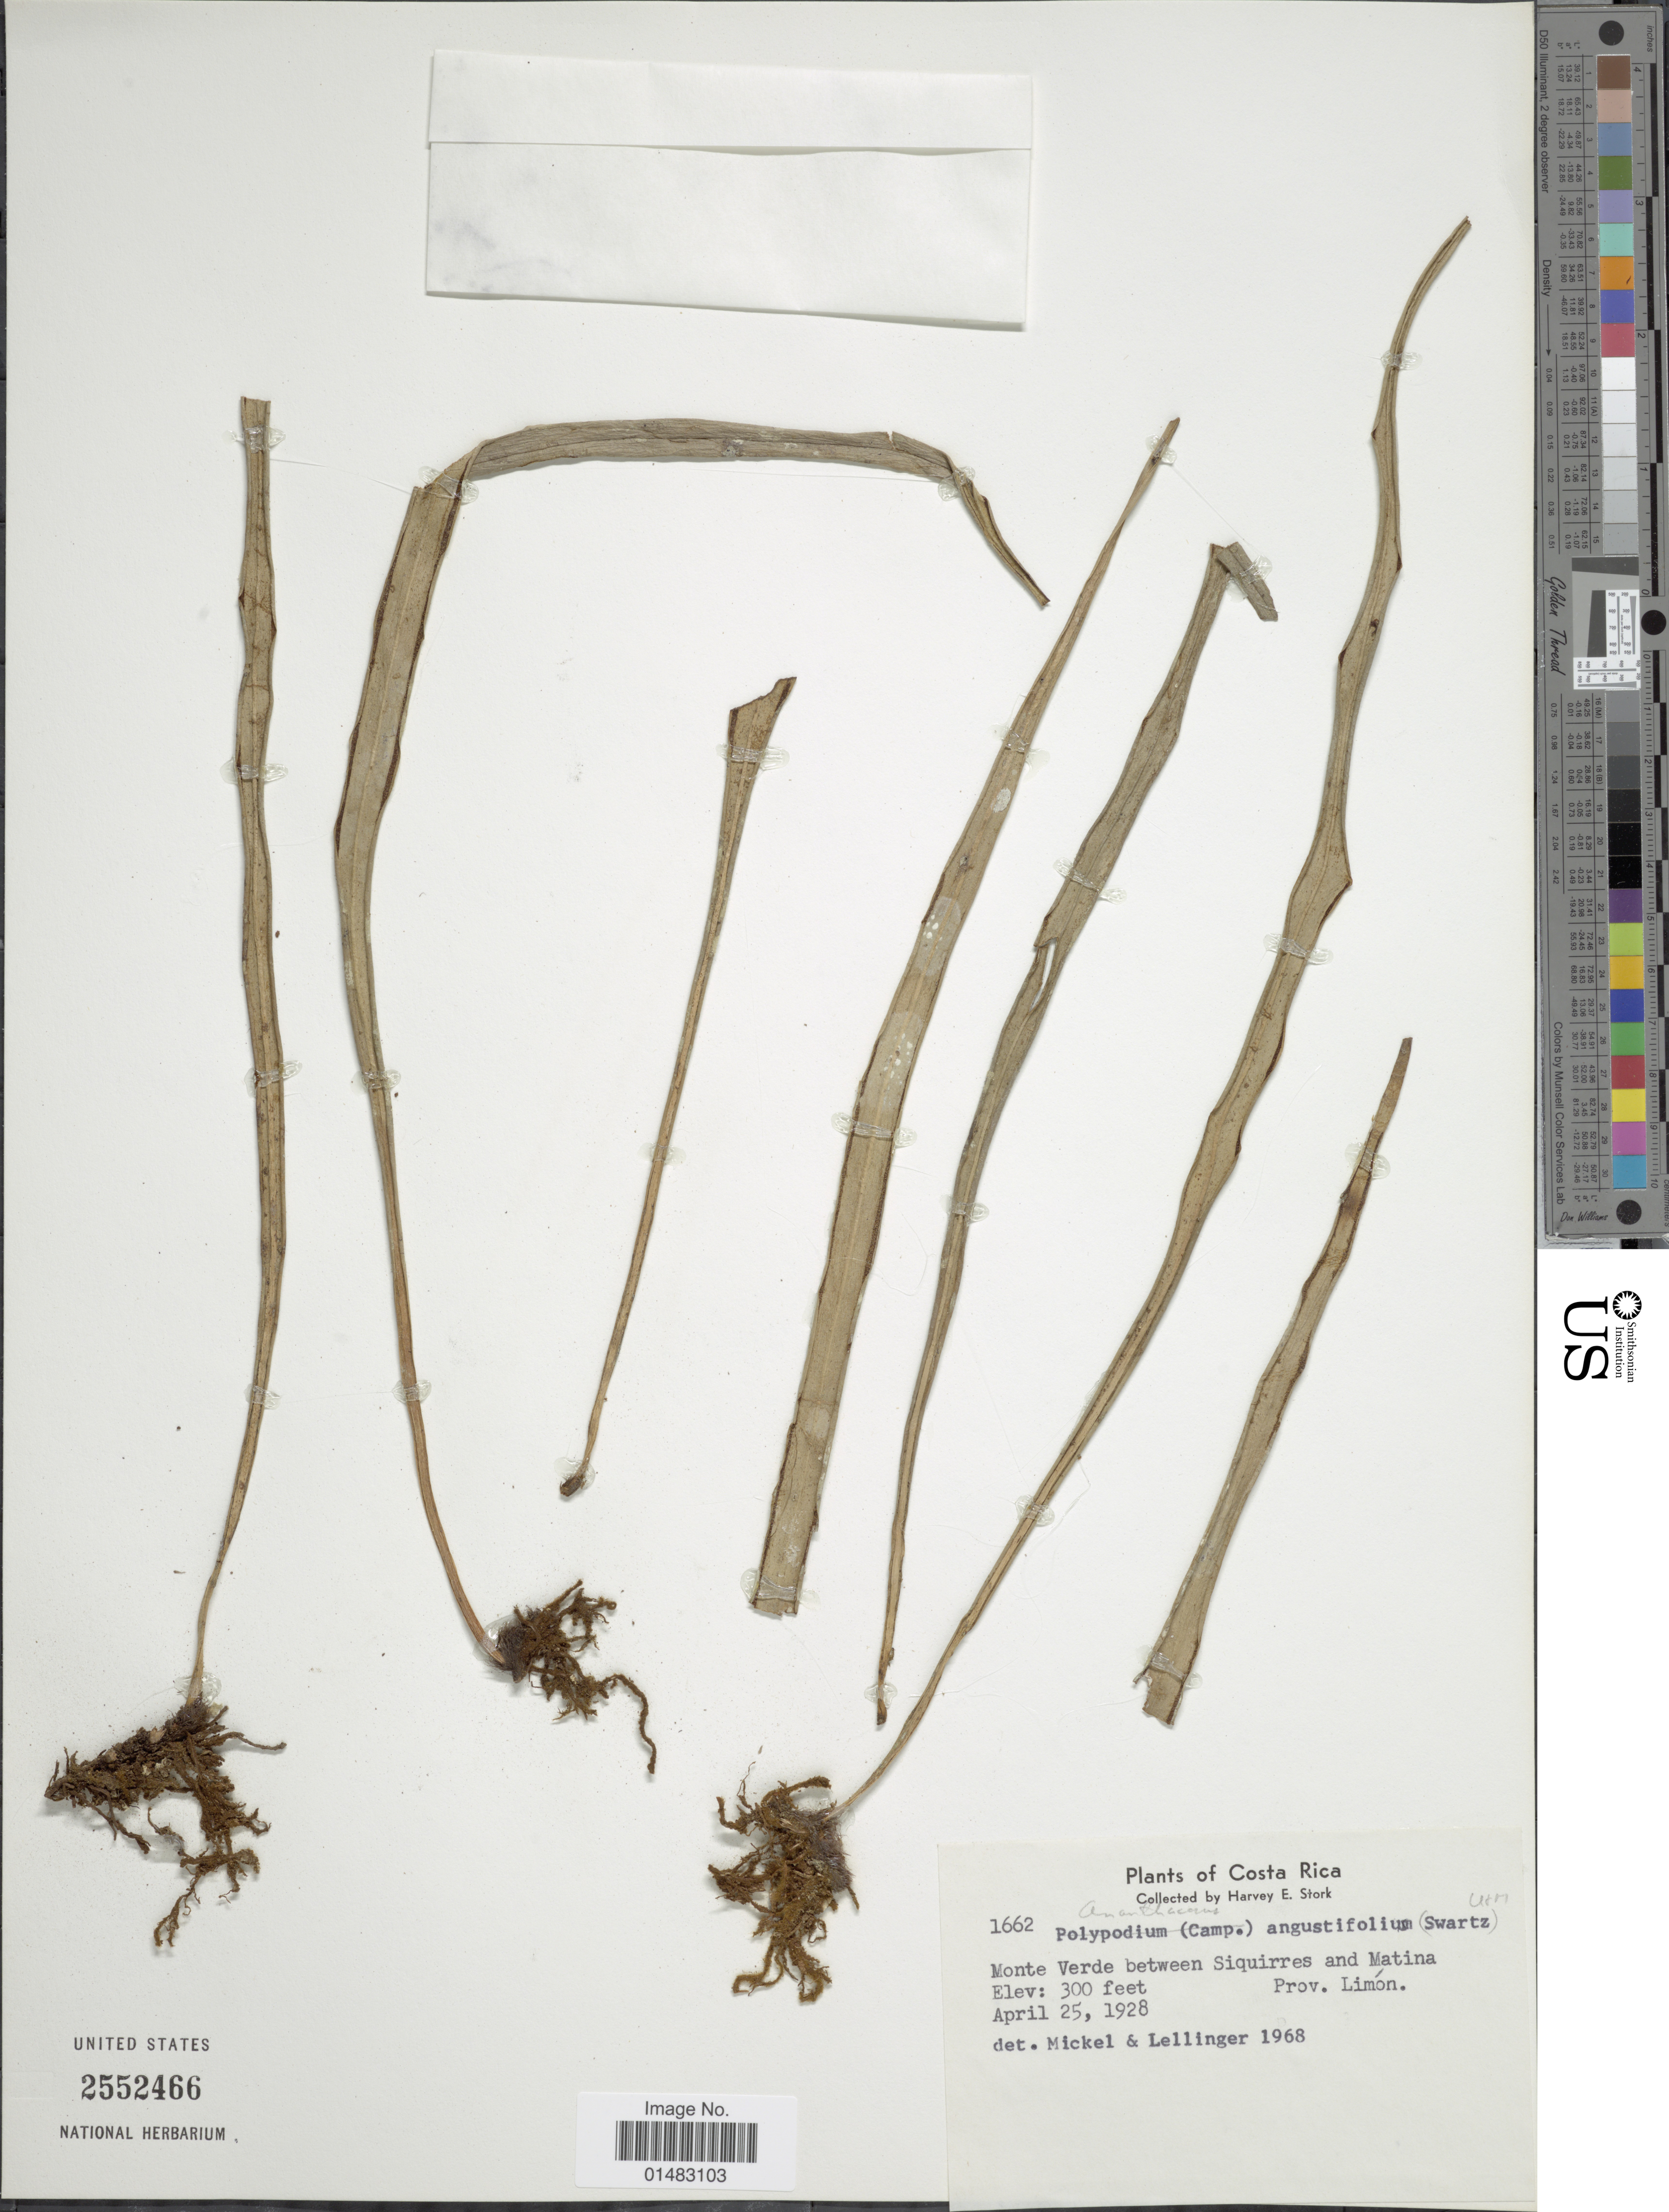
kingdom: Plantae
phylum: Tracheophyta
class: Polypodiopsida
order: Polypodiales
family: Pteridaceae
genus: Ananthacorus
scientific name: Ananthacorus angustifolius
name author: (Sw.) Underw. & Maxon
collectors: H. E. Stork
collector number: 1662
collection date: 1928-04-25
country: Costa Rica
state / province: Limón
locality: Monte Verde between Siquirres and Matina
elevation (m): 91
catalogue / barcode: US 2552466